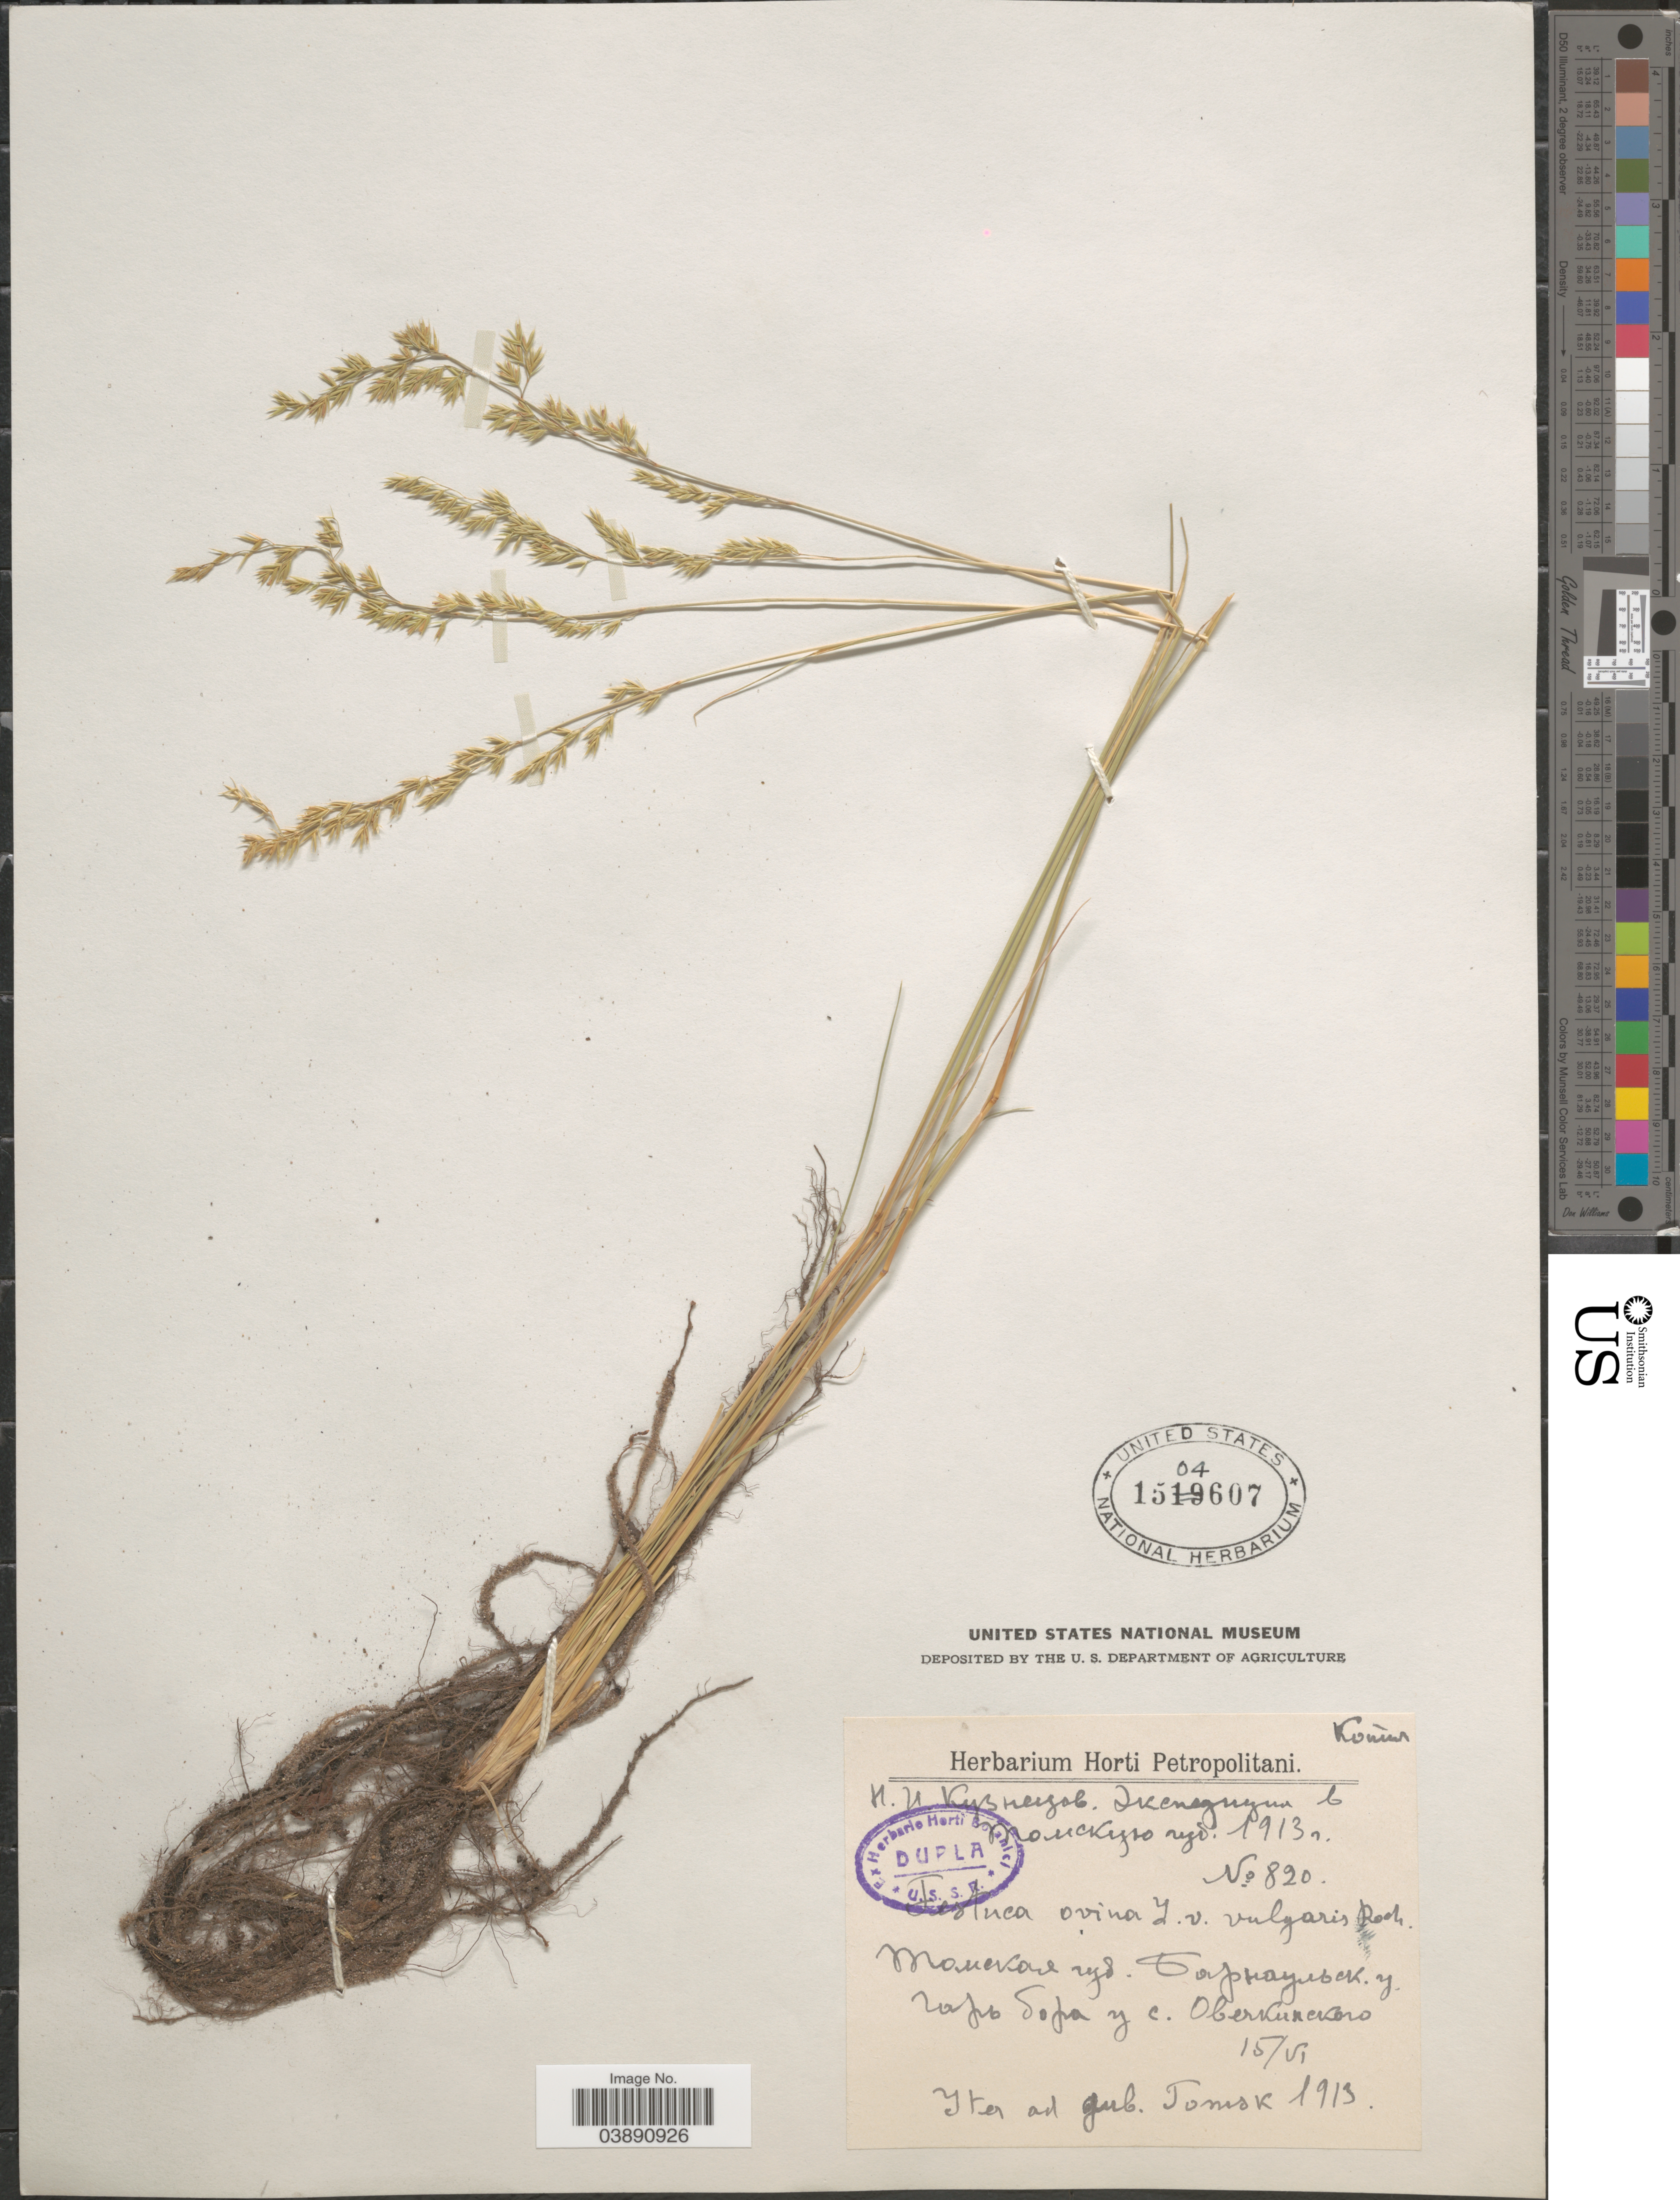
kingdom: Plantae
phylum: Tracheophyta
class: Liliopsida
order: Poales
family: Poaceae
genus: Festuca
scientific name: Festuca ovina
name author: L.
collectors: ex herb. horti Petropolitani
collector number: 820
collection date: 1913-06-15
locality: Monevare ryd. Taprayesek y rupo Sopa y c. Oberkunekoro. [interpreted] Iter ad gub. Tomsk.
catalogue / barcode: US 1504607